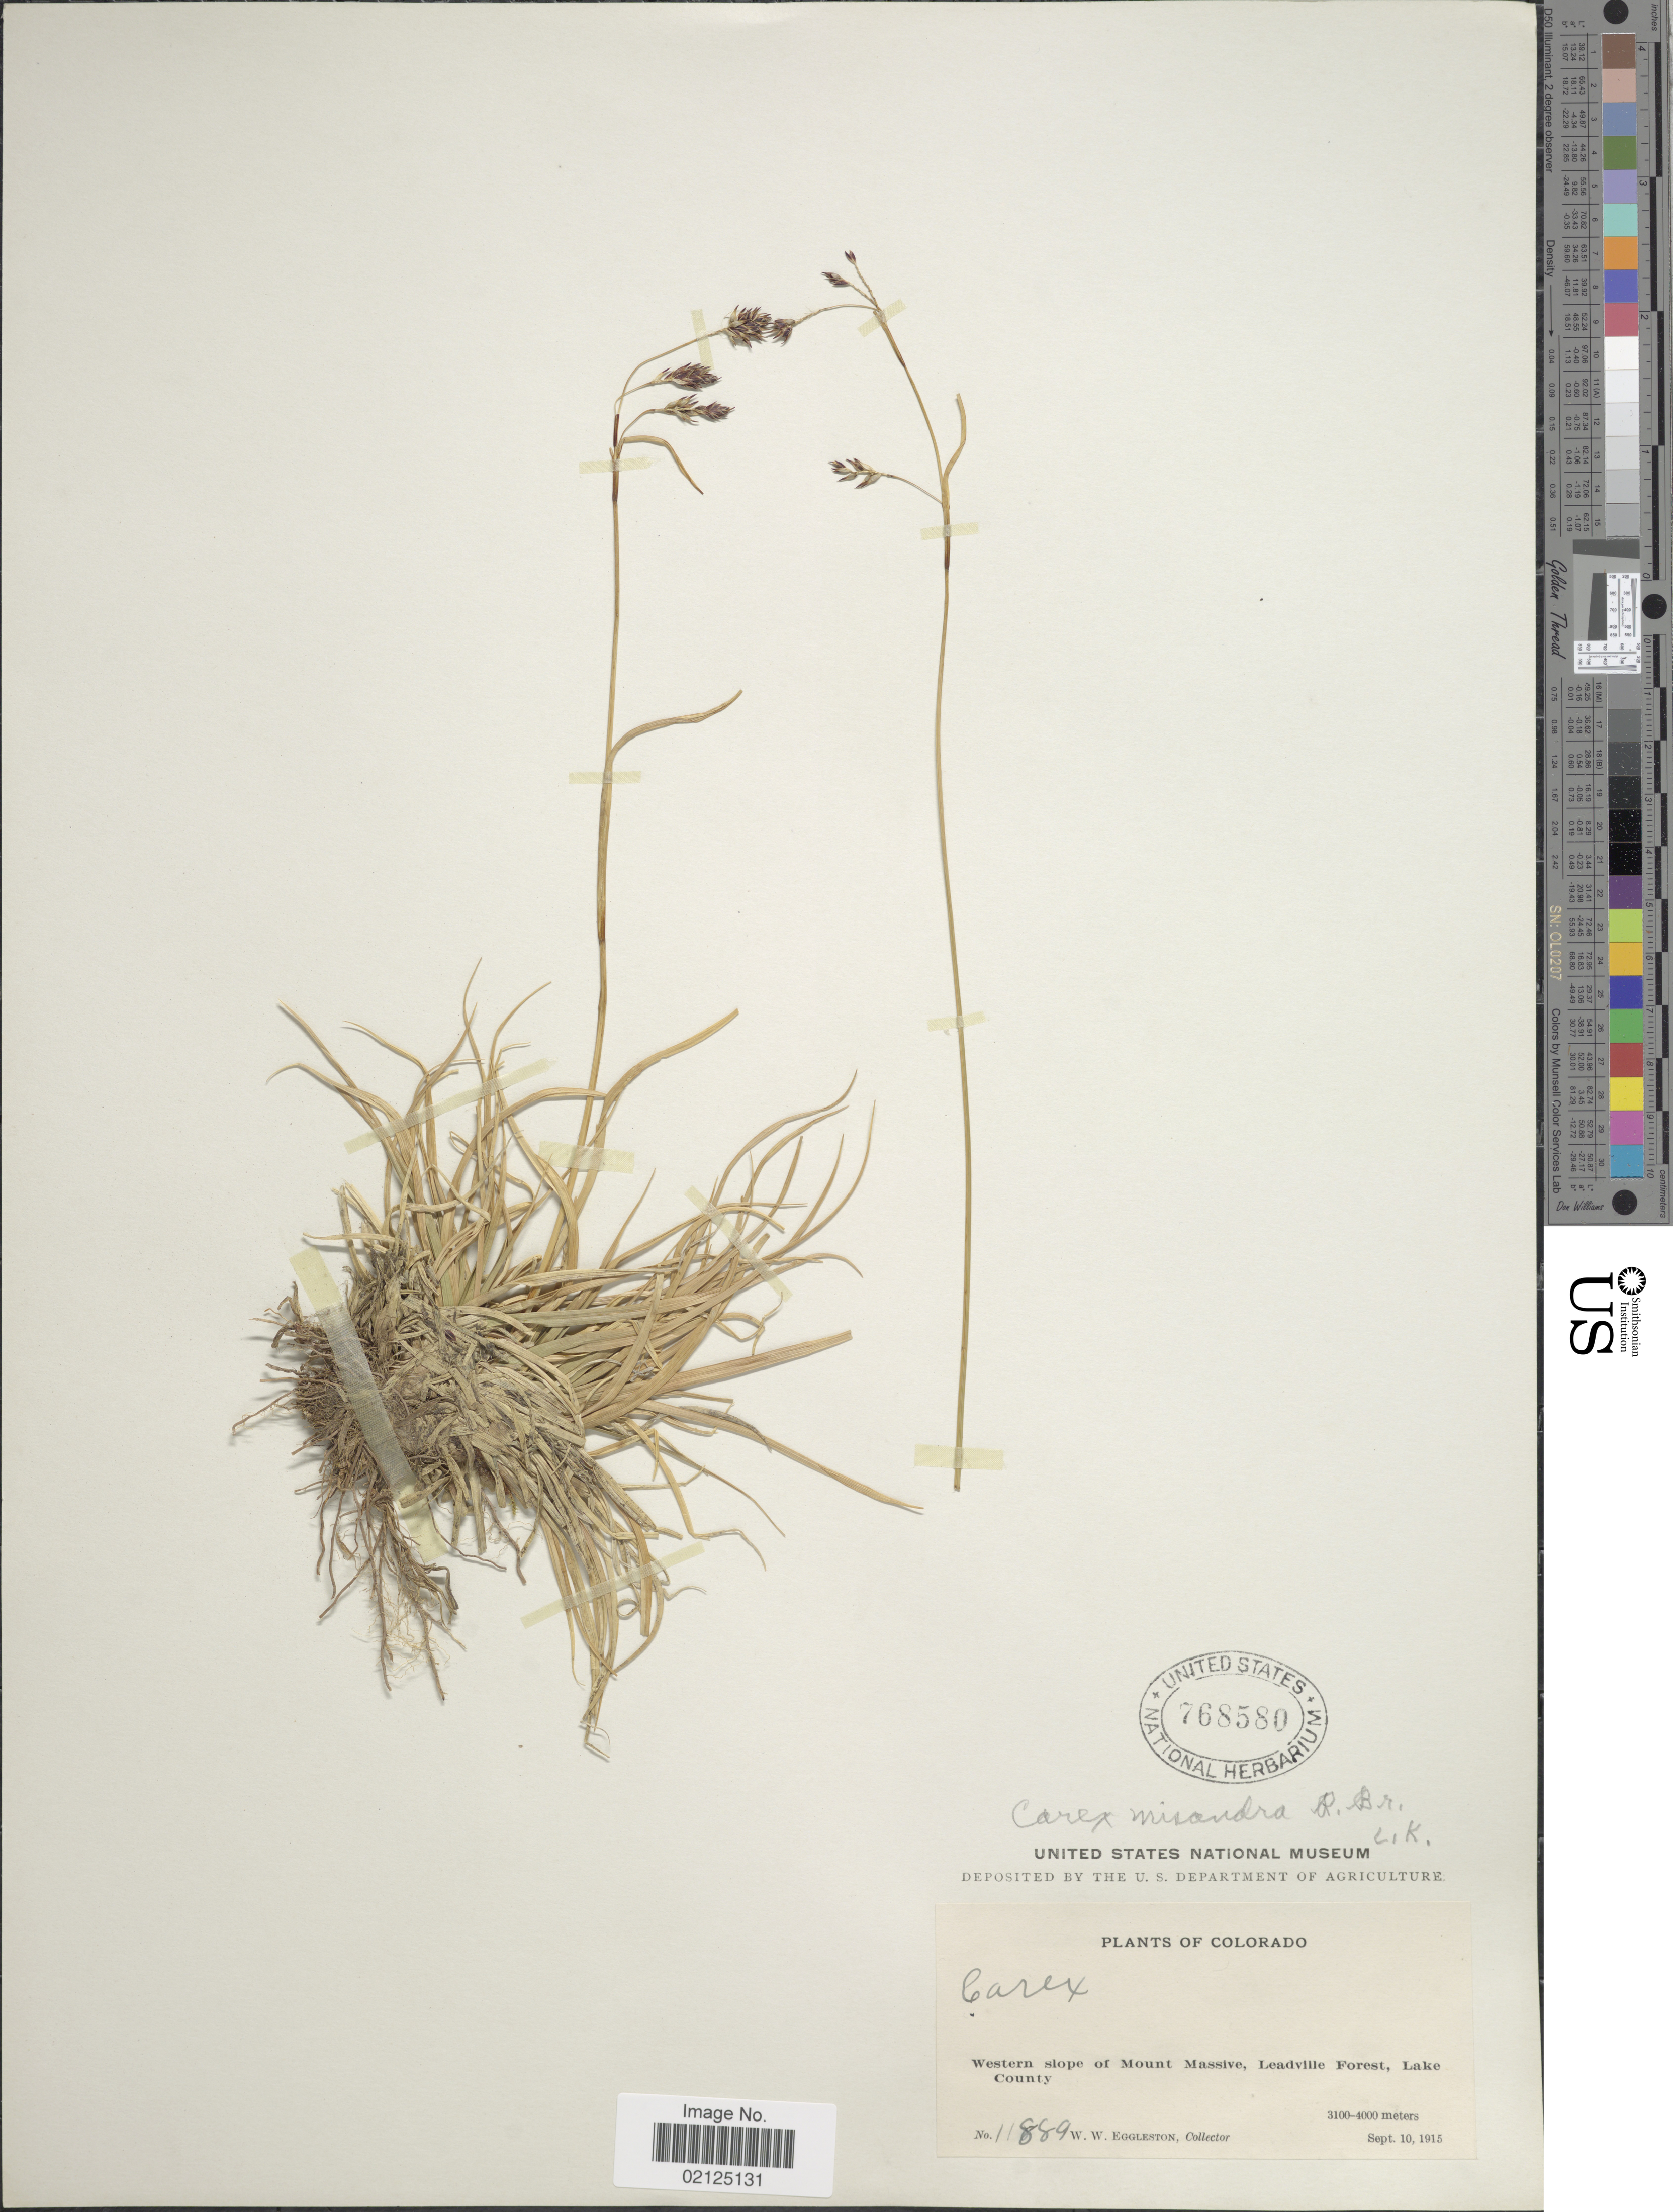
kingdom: Plantae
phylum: Tracheophyta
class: Liliopsida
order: Poales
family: Cyperaceae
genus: Carex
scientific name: Carex fuliginosa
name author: Schkuhr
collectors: W. W. Eggleston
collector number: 11889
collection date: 1915-09-10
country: United States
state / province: Colorado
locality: Western slope of Mount Massive, Leadville Forest, Lake County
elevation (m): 3100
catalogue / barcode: US 768580